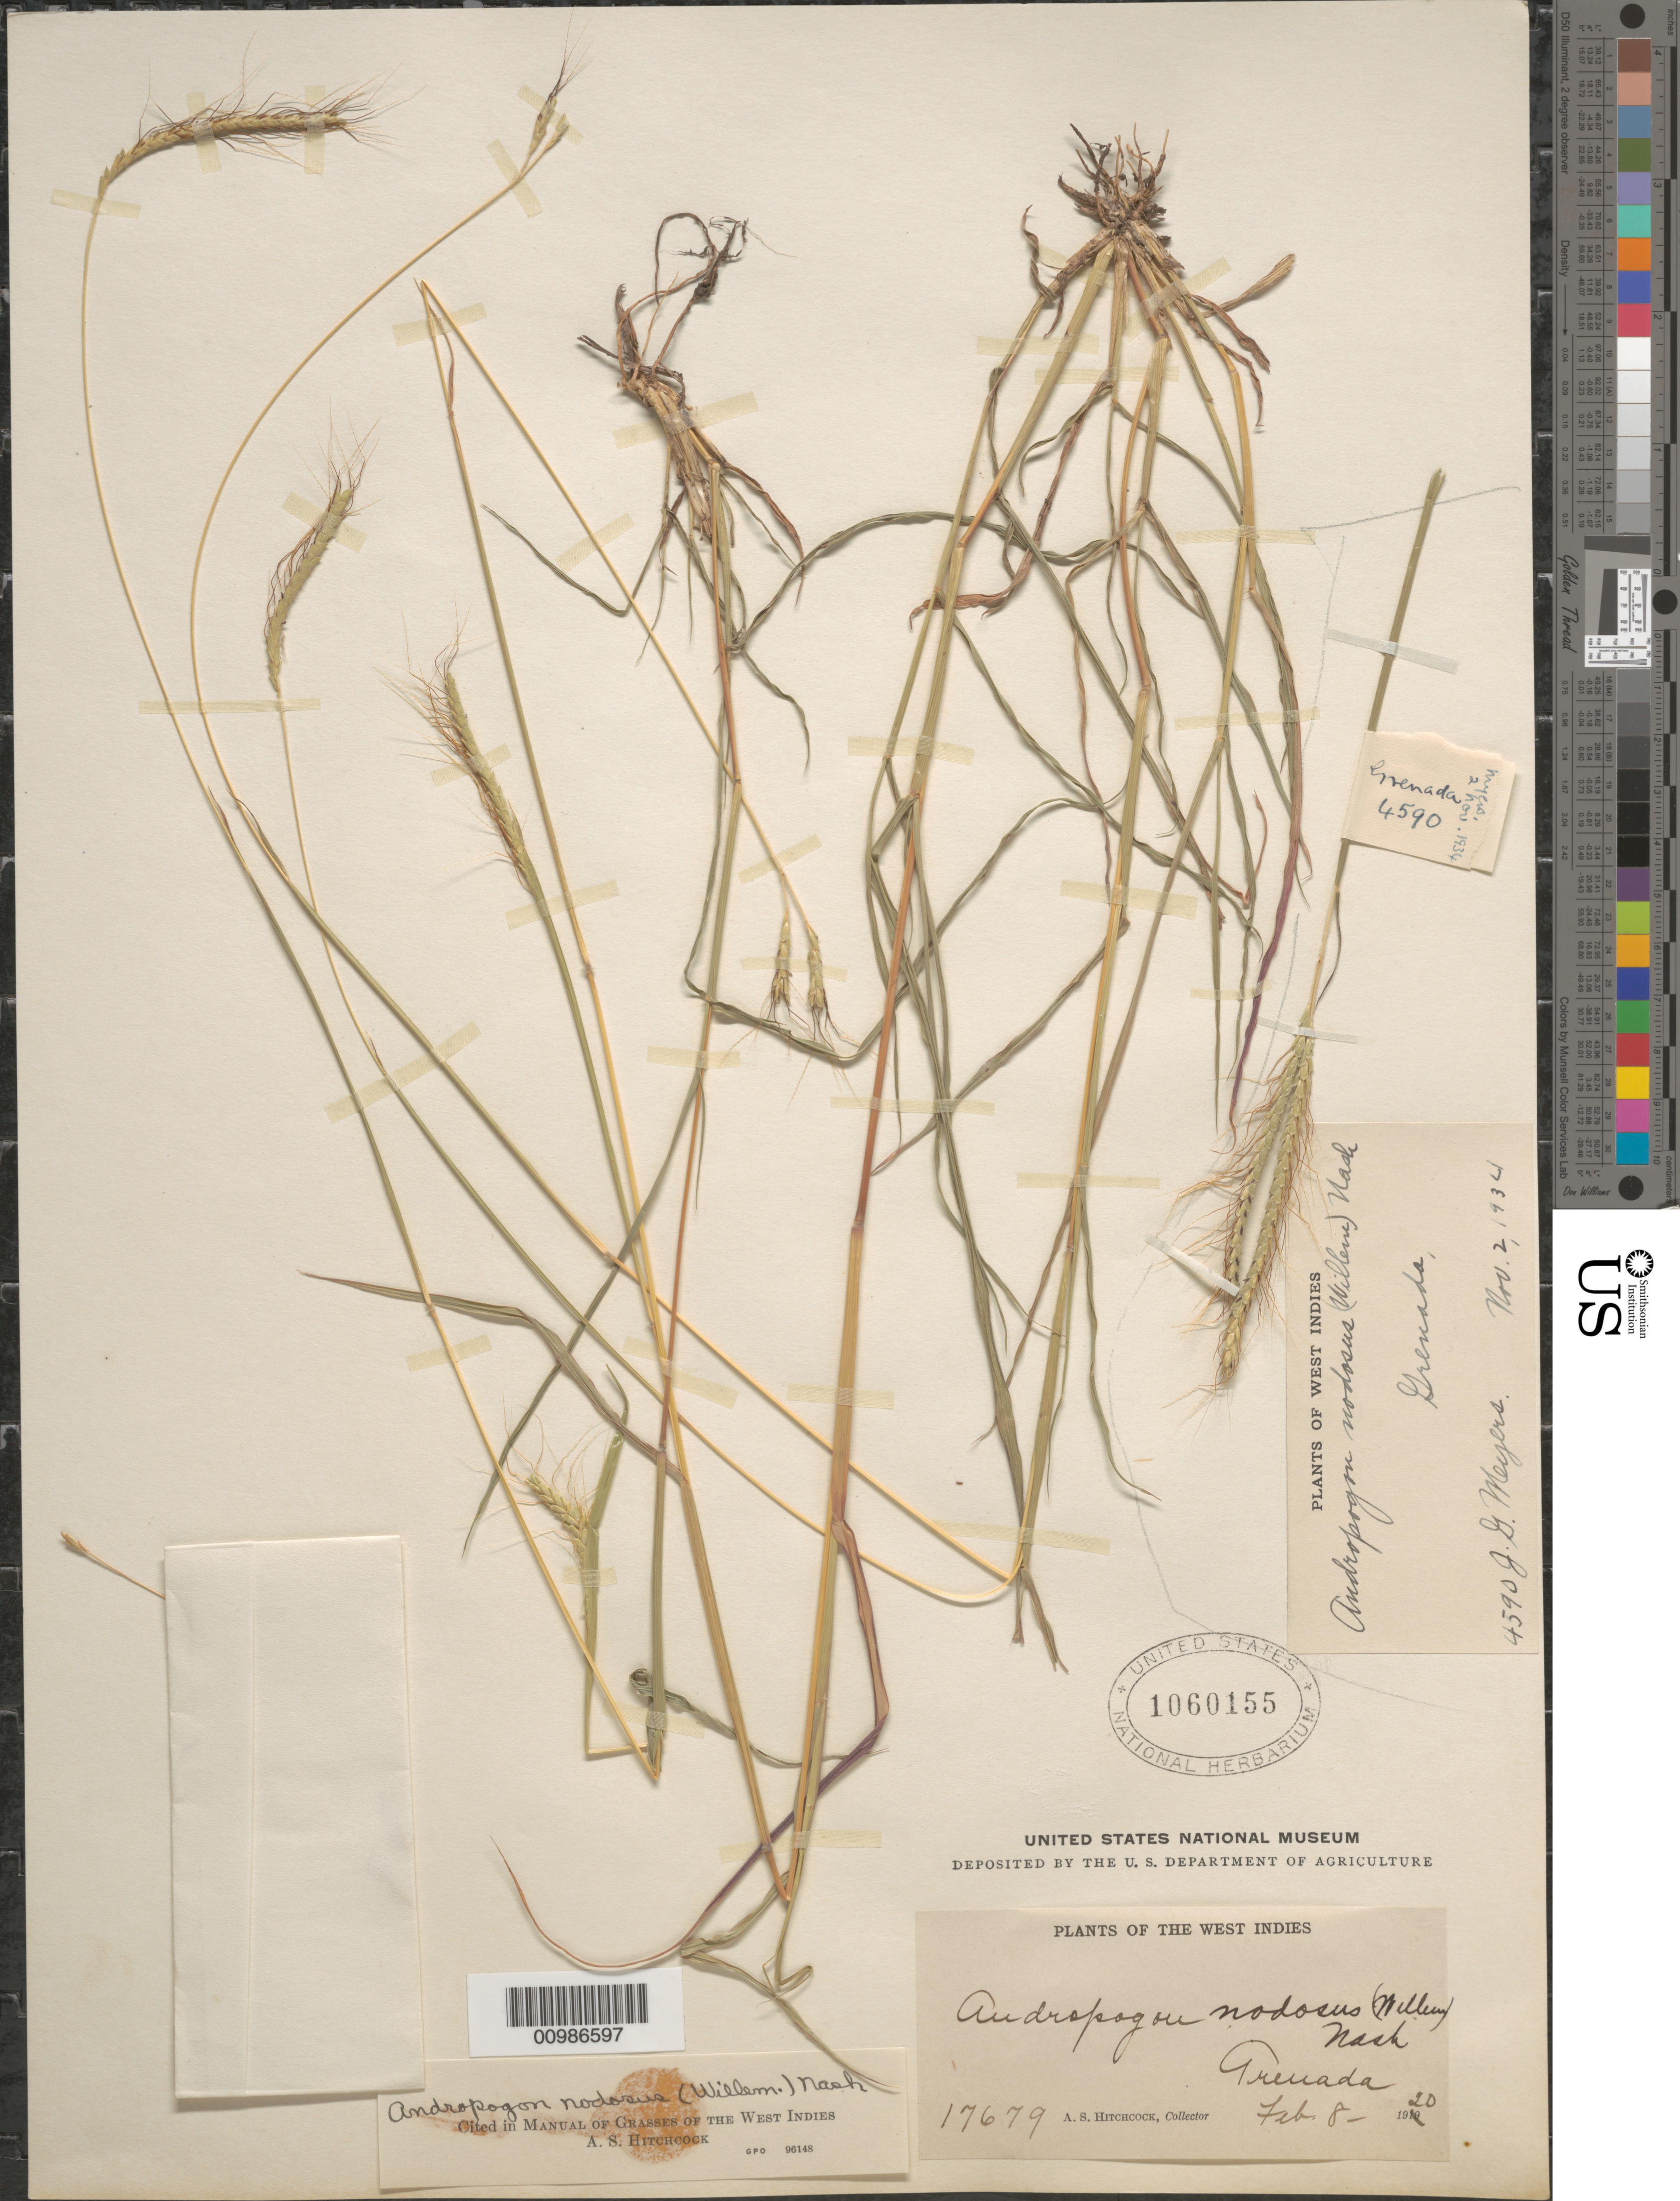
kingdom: Plantae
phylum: Tracheophyta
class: Liliopsida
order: Poales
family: Poaceae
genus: Andropogon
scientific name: Andropogon aristatus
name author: Poir.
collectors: A. S. Hitchcock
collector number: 17679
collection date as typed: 08 Feb 1920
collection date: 1920-02-08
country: Grenada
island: Grenada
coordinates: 0 N, 0 E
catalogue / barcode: US 1060155